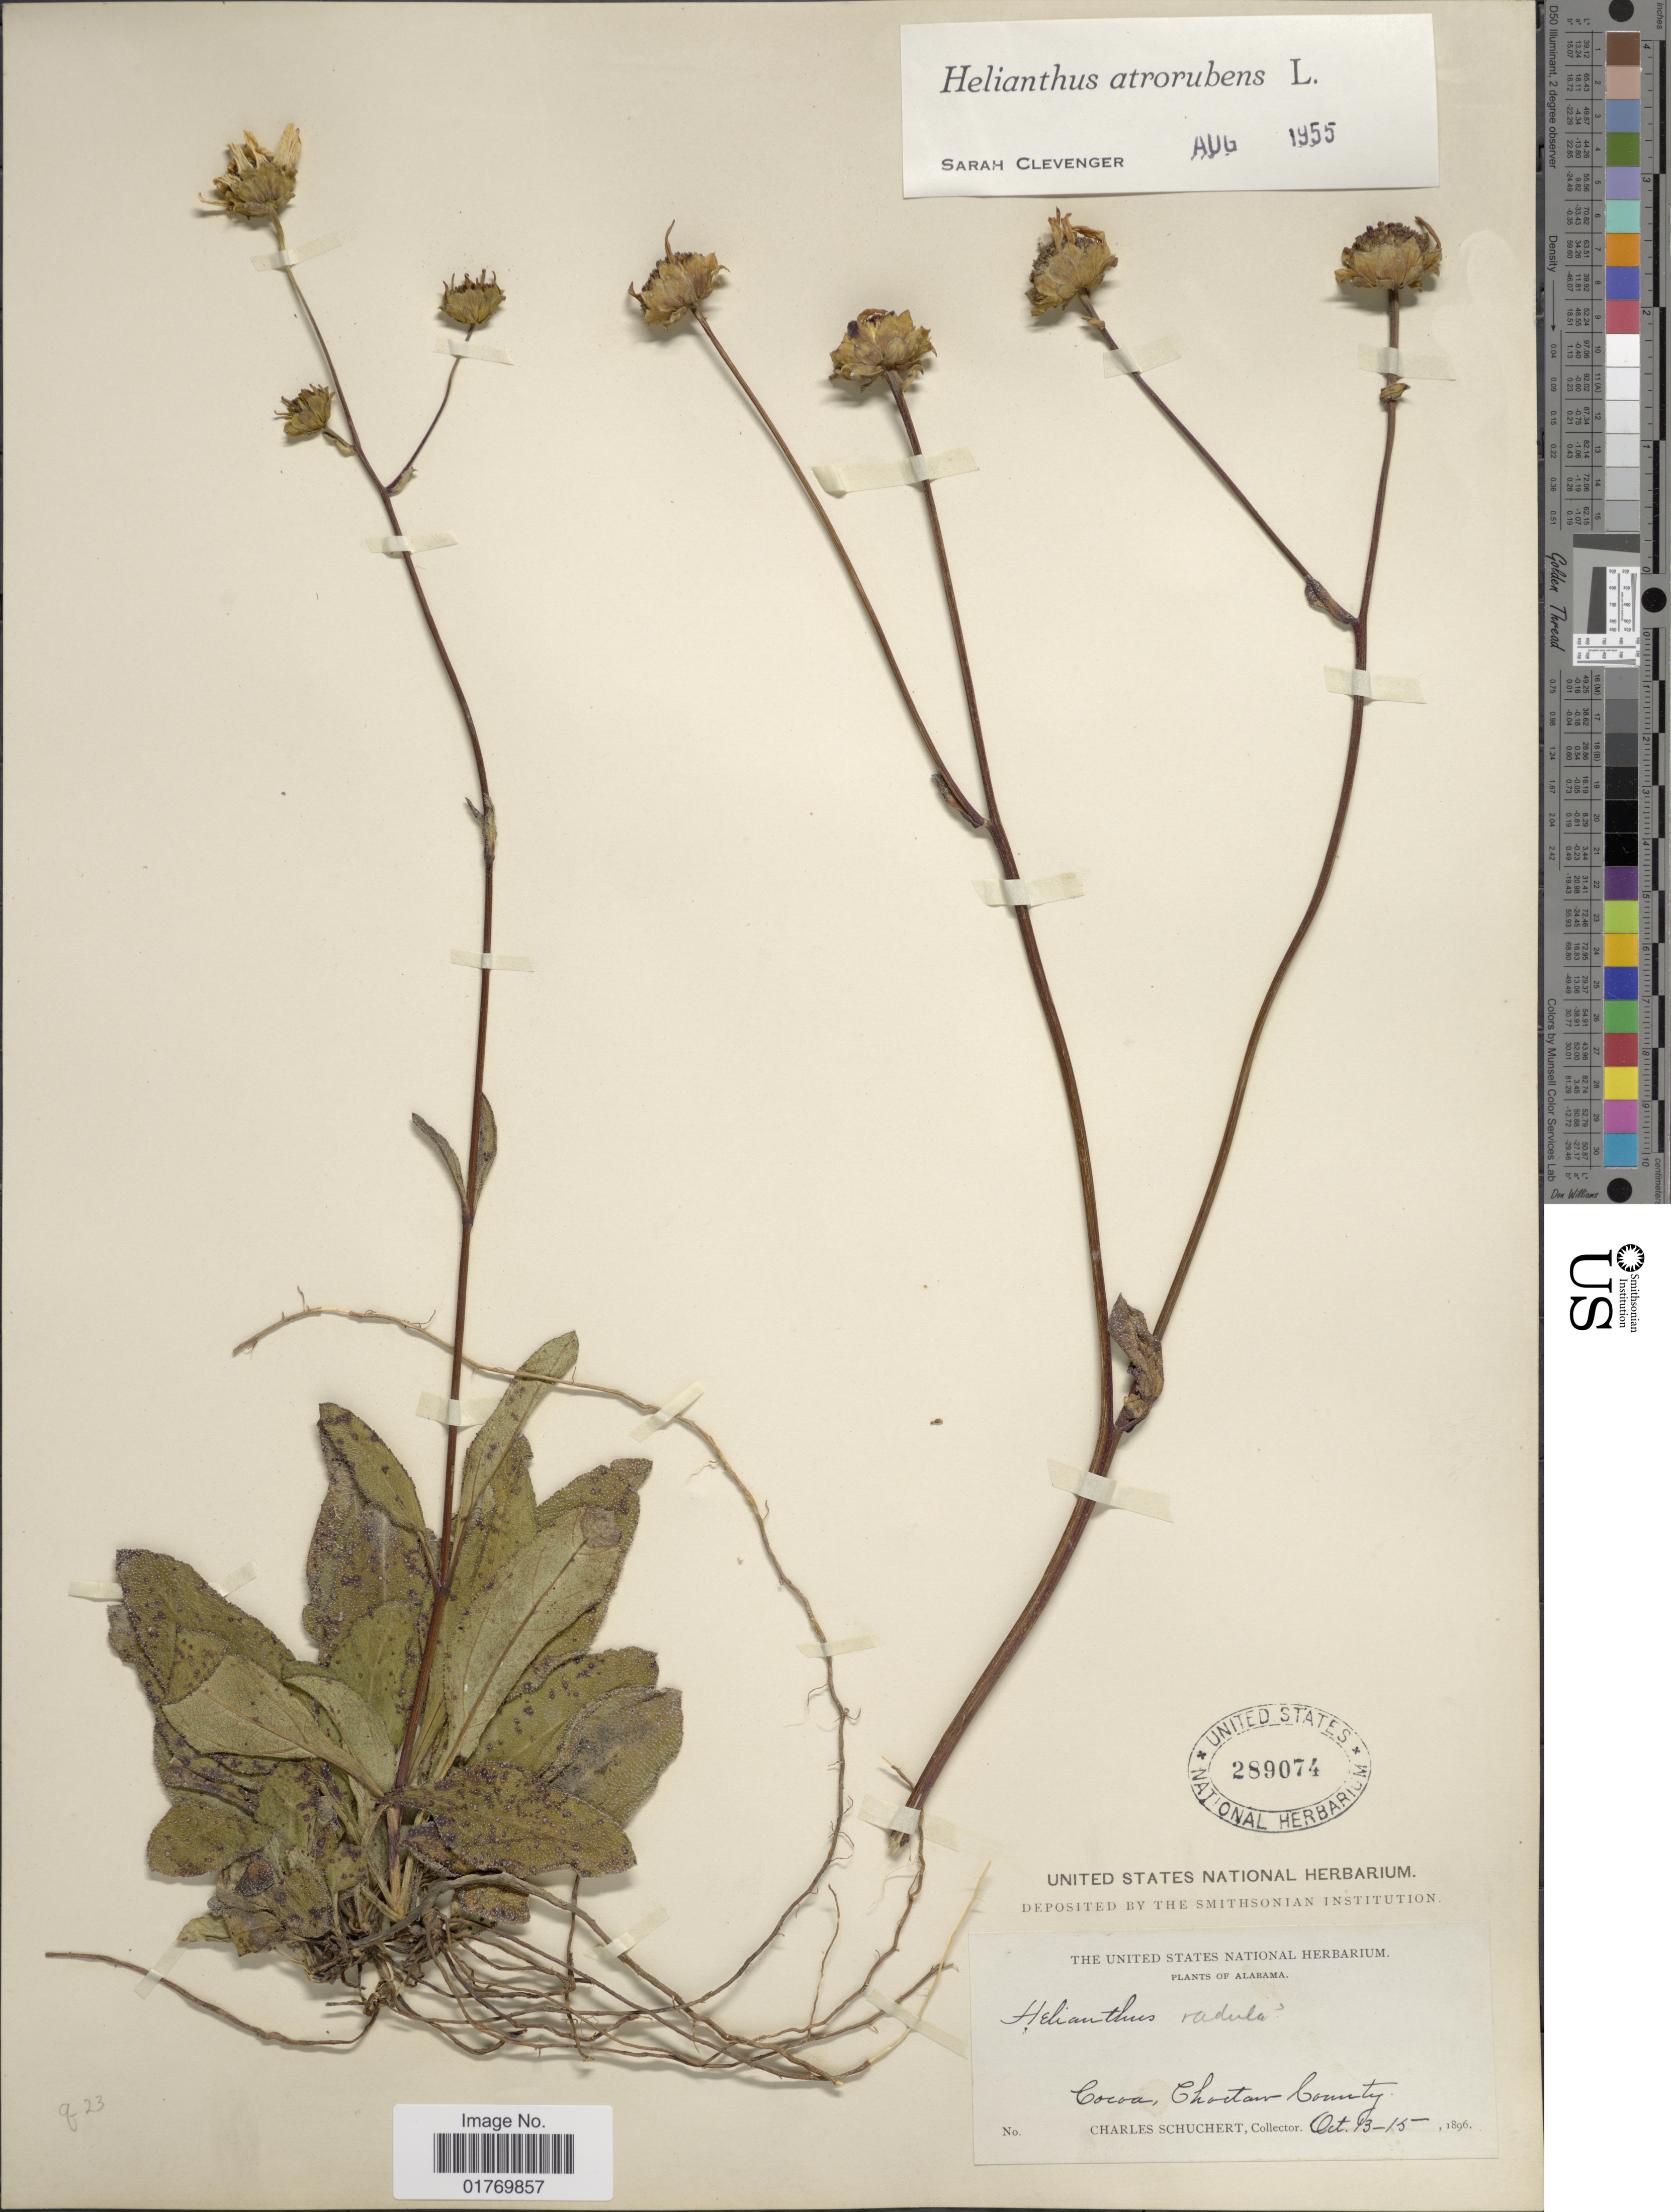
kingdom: Plantae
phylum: Tracheophyta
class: Magnoliopsida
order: Asterales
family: Asteraceae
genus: Helianthus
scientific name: Helianthus atrorubens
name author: L.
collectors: C. Schuchert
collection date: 1896-10-13/1896-10-15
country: United States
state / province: Alabama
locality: Cocoa, Choctaw County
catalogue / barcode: US 289074